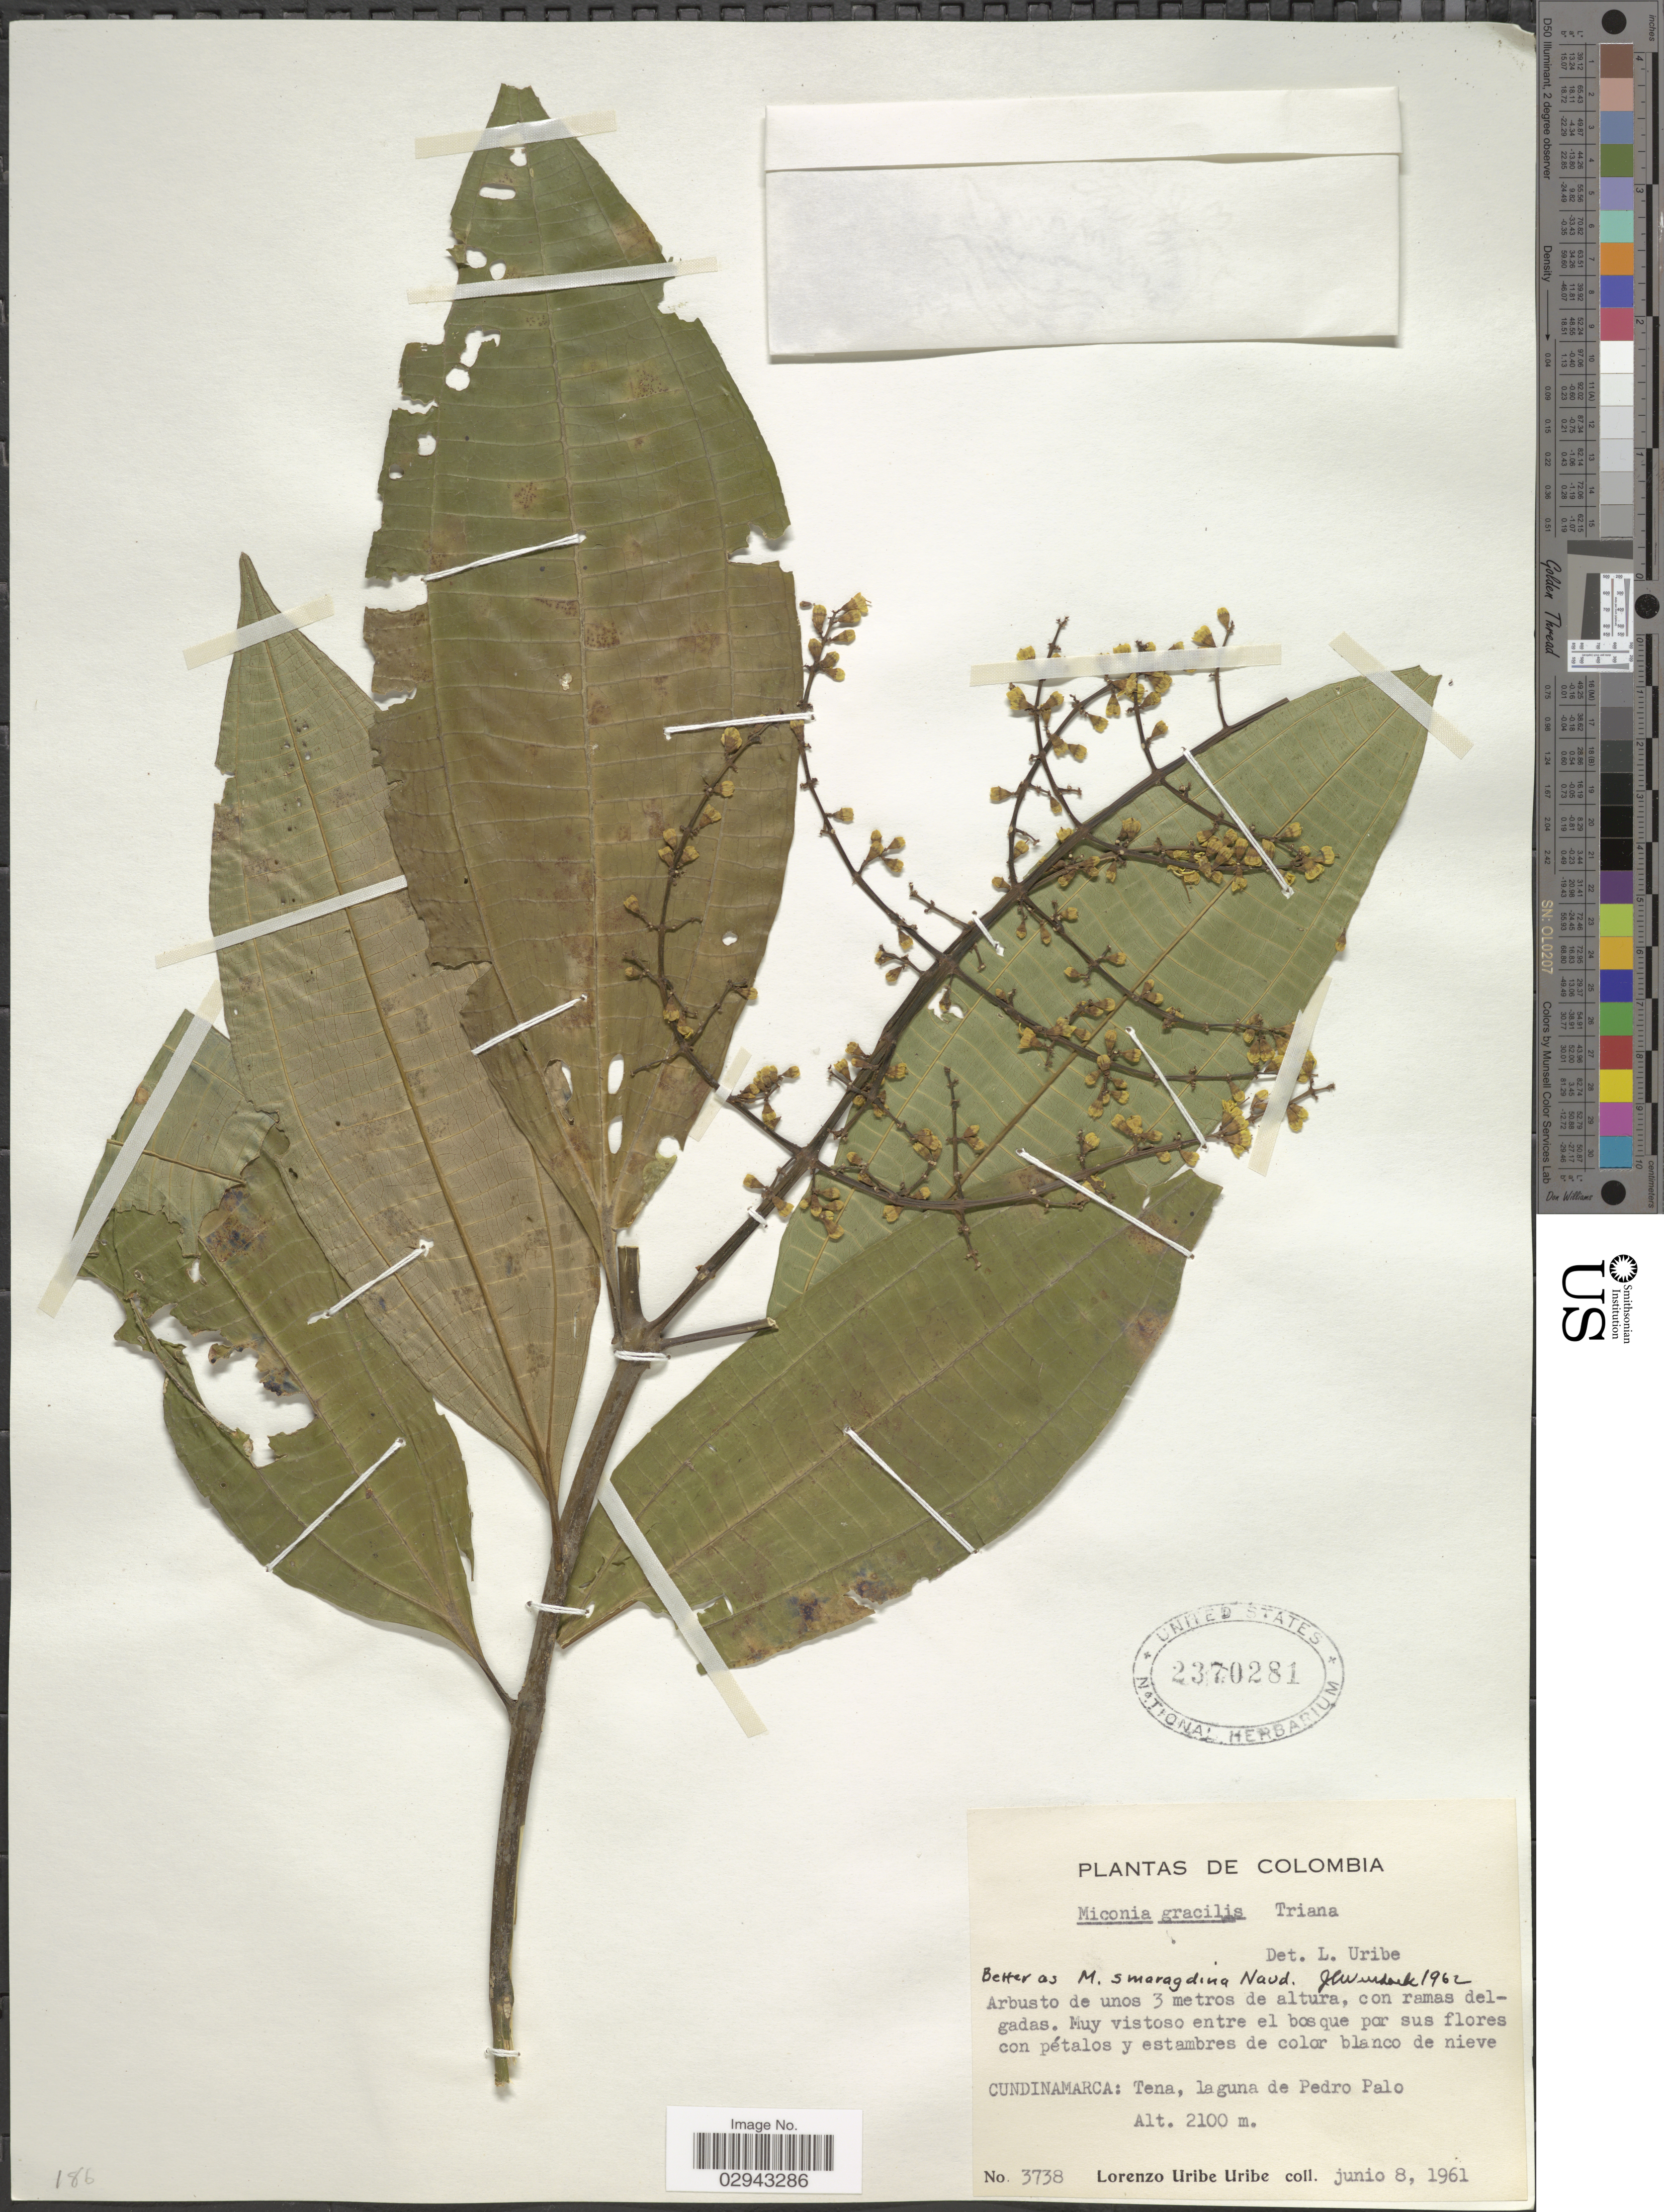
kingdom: Plantae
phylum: Tracheophyta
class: Magnoliopsida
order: Myrtales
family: Melastomataceae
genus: Miconia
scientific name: Miconia smaragdina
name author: Naudin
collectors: L. Uribe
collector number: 3738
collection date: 1961-06-08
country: Colombia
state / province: Cundinamarca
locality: Tena, laguna de Pedro Palo.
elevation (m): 2100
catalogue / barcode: US 2370281